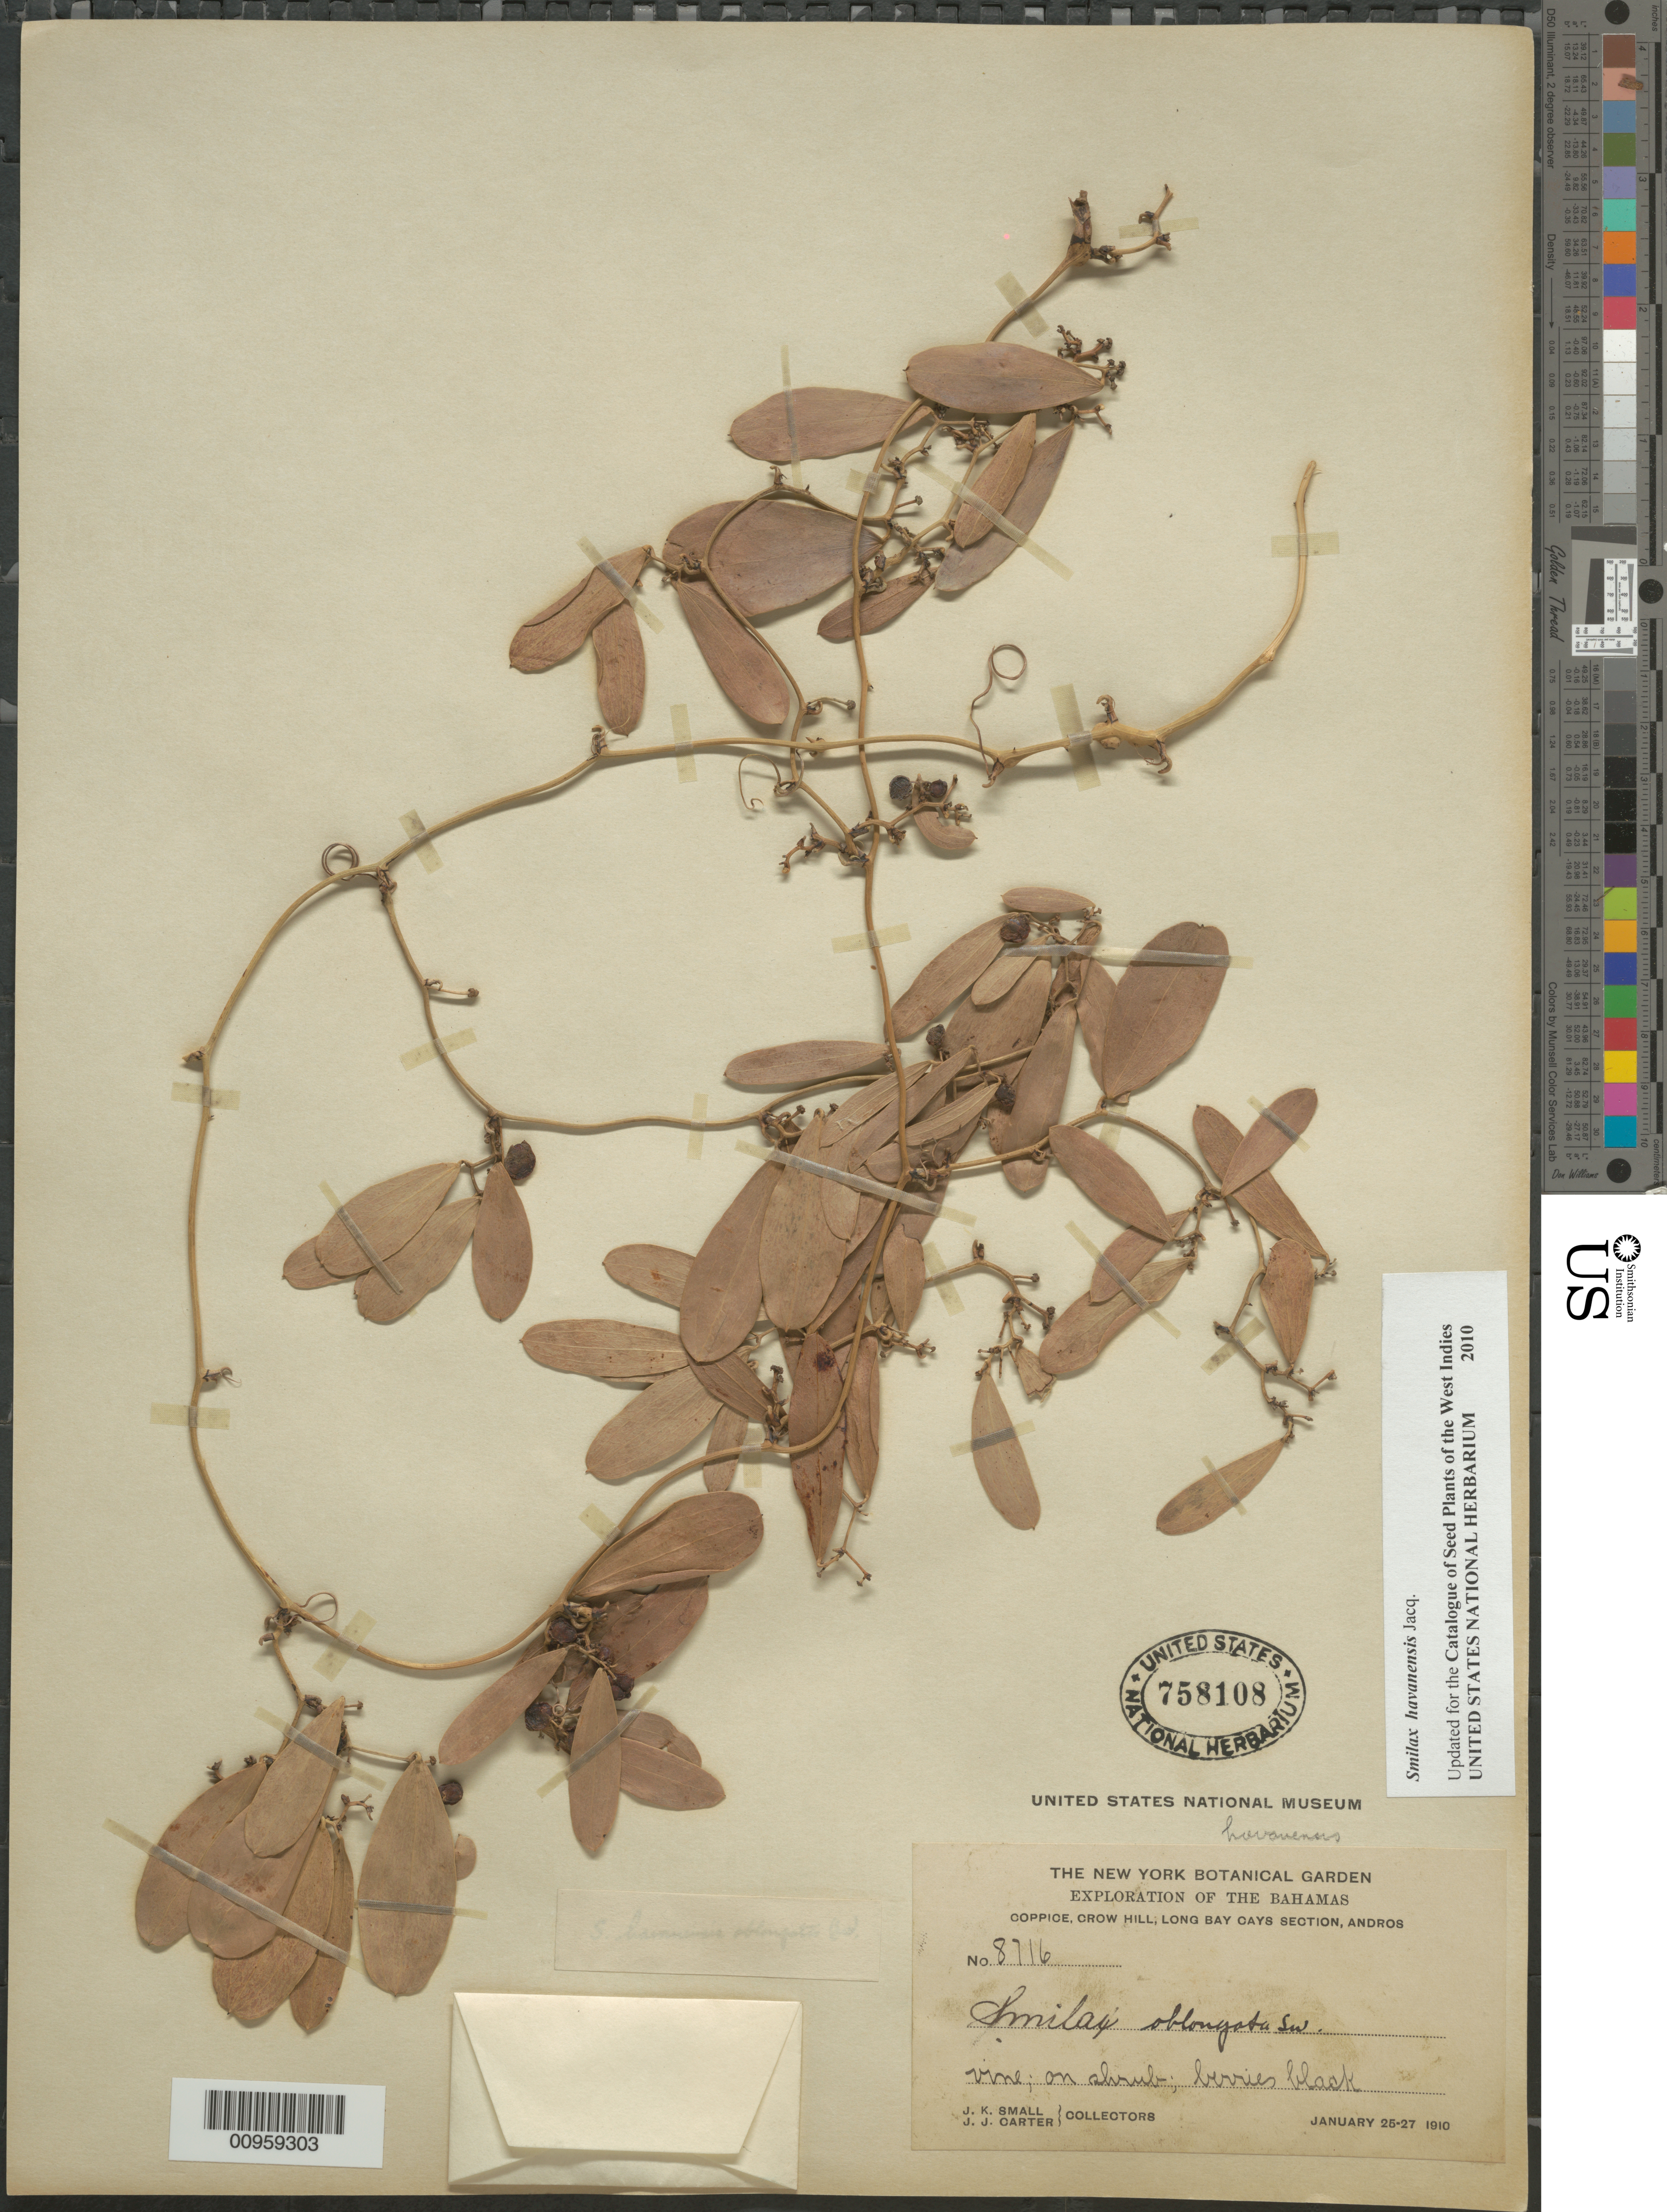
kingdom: Plantae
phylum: Tracheophyta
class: Liliopsida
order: Liliales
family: Smilacaceae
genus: Smilax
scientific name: Smilax havanensis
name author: Jacq.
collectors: J. K. Small & J. J. Carter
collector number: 8716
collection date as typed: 25 Jan 1910 to 27 Jan 1910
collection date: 1910-01-25/1910-01-27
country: Bahamas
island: Andros Island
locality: Crow Hill, Long Bay Cays Section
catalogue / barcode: US 758108